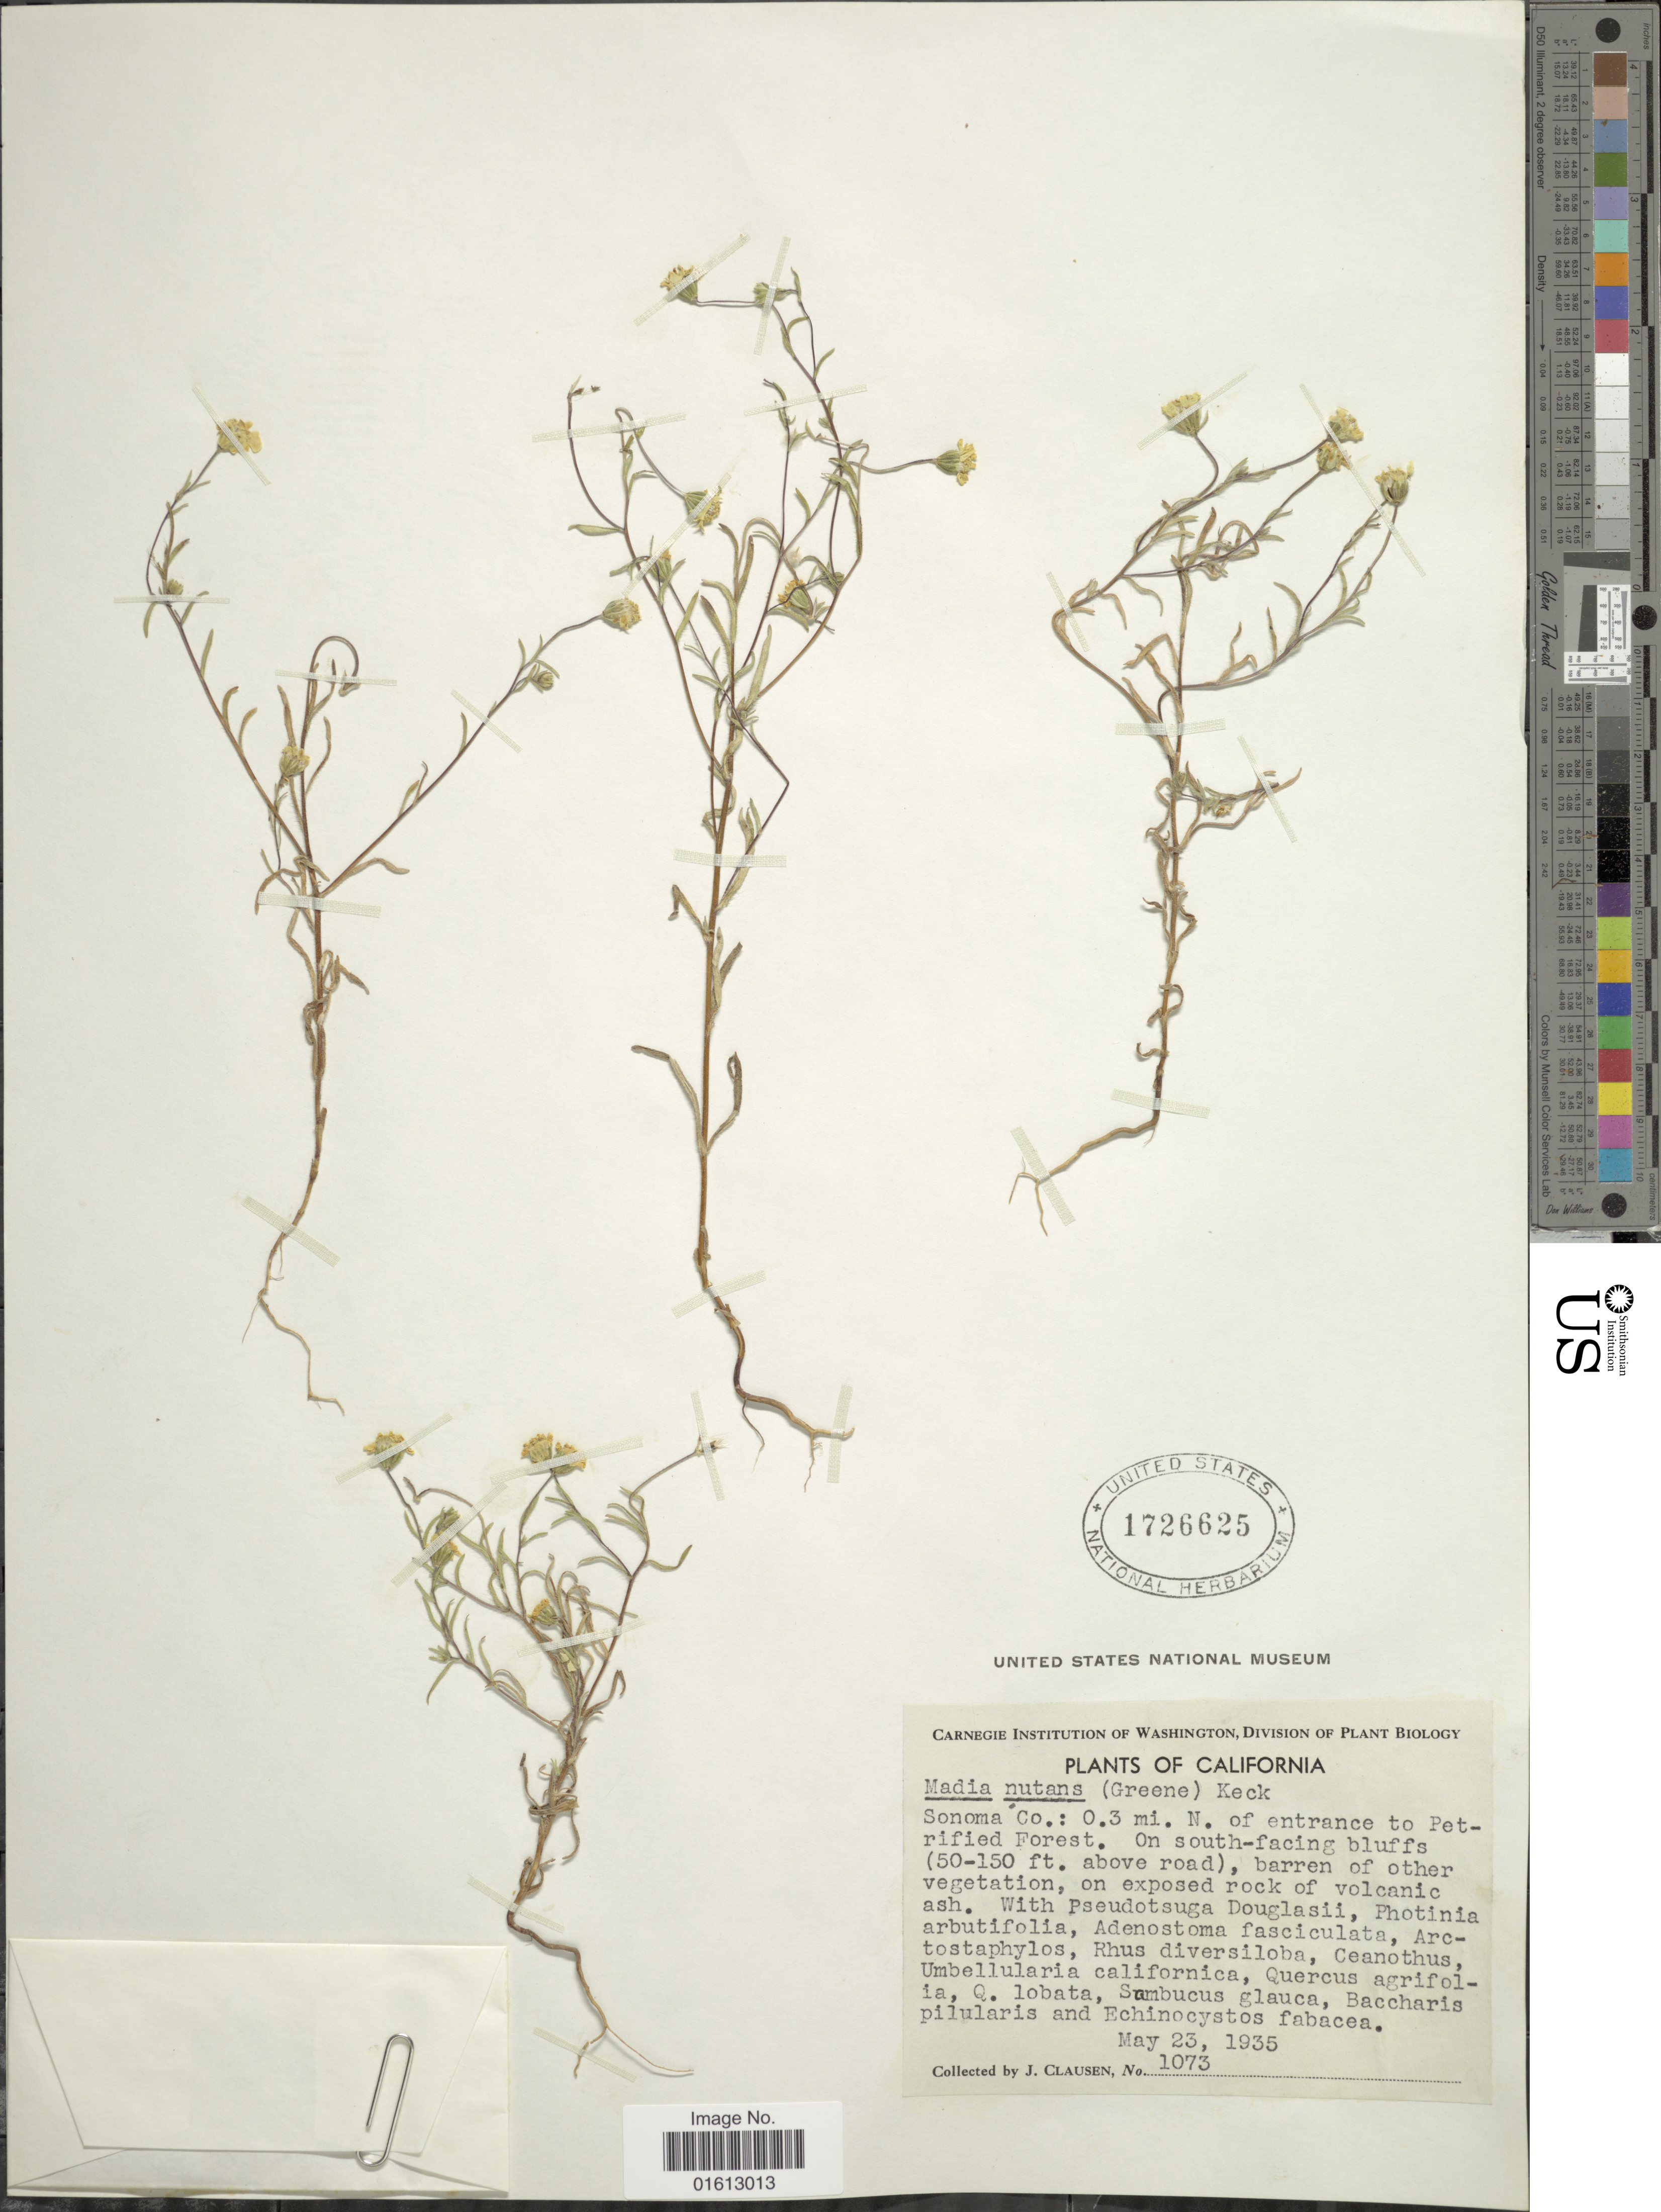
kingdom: Plantae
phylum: Tracheophyta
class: Magnoliopsida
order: Asterales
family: Asteraceae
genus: Madia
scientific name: Madia nutans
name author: (Greene) D.D. Keck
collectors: J. Clausen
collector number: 1073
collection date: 1935-05-23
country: United States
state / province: California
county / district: Sonoma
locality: California, Sonoma Co.: 0.3 mi. N. of entrance to Petrified Forest.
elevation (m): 15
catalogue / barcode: US 1726625